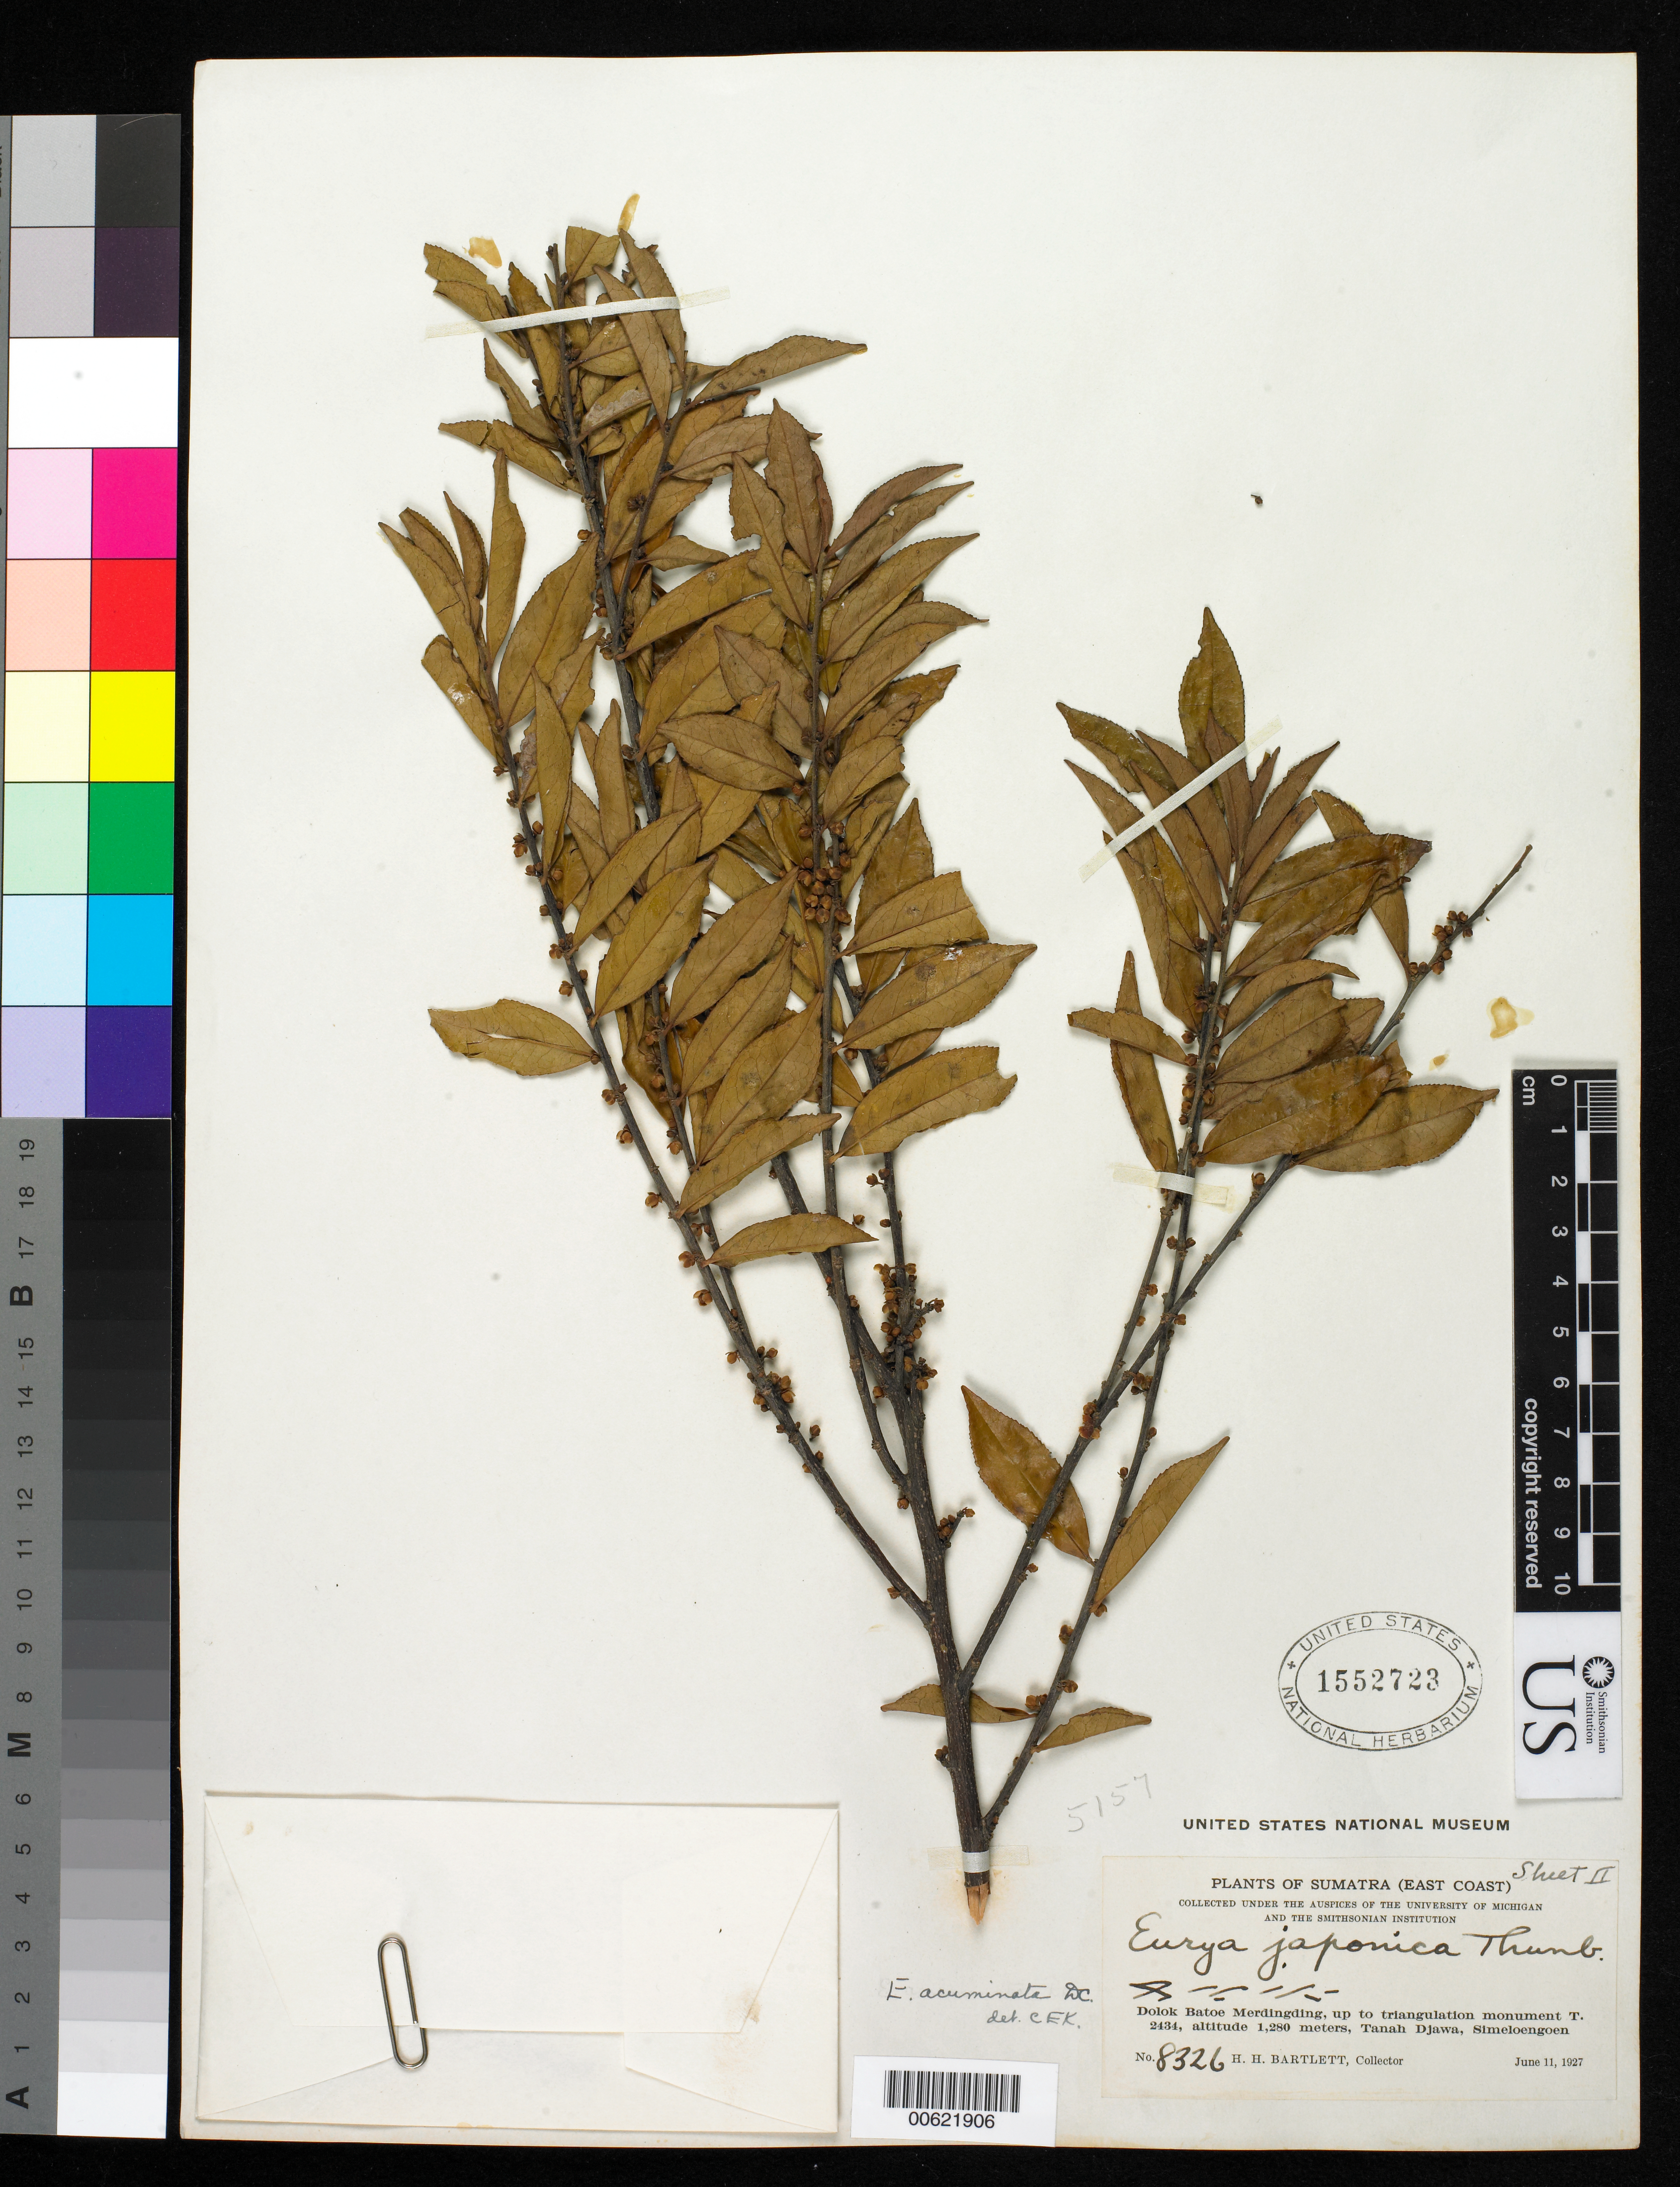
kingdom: Plantae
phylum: Tracheophyta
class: Magnoliopsida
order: Ericales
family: Pentaphylacaceae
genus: Eurya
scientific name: Eurya acuminata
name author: DC.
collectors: H. H. Bartlett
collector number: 8326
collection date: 1927-06-11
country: Indonesia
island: Sumatra I.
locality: (East Coast) Dolok Batoe Merdindin, up to triangulation monument T. 2434, Tanah Djawa, Simeloengoen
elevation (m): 1280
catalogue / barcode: US 1552723